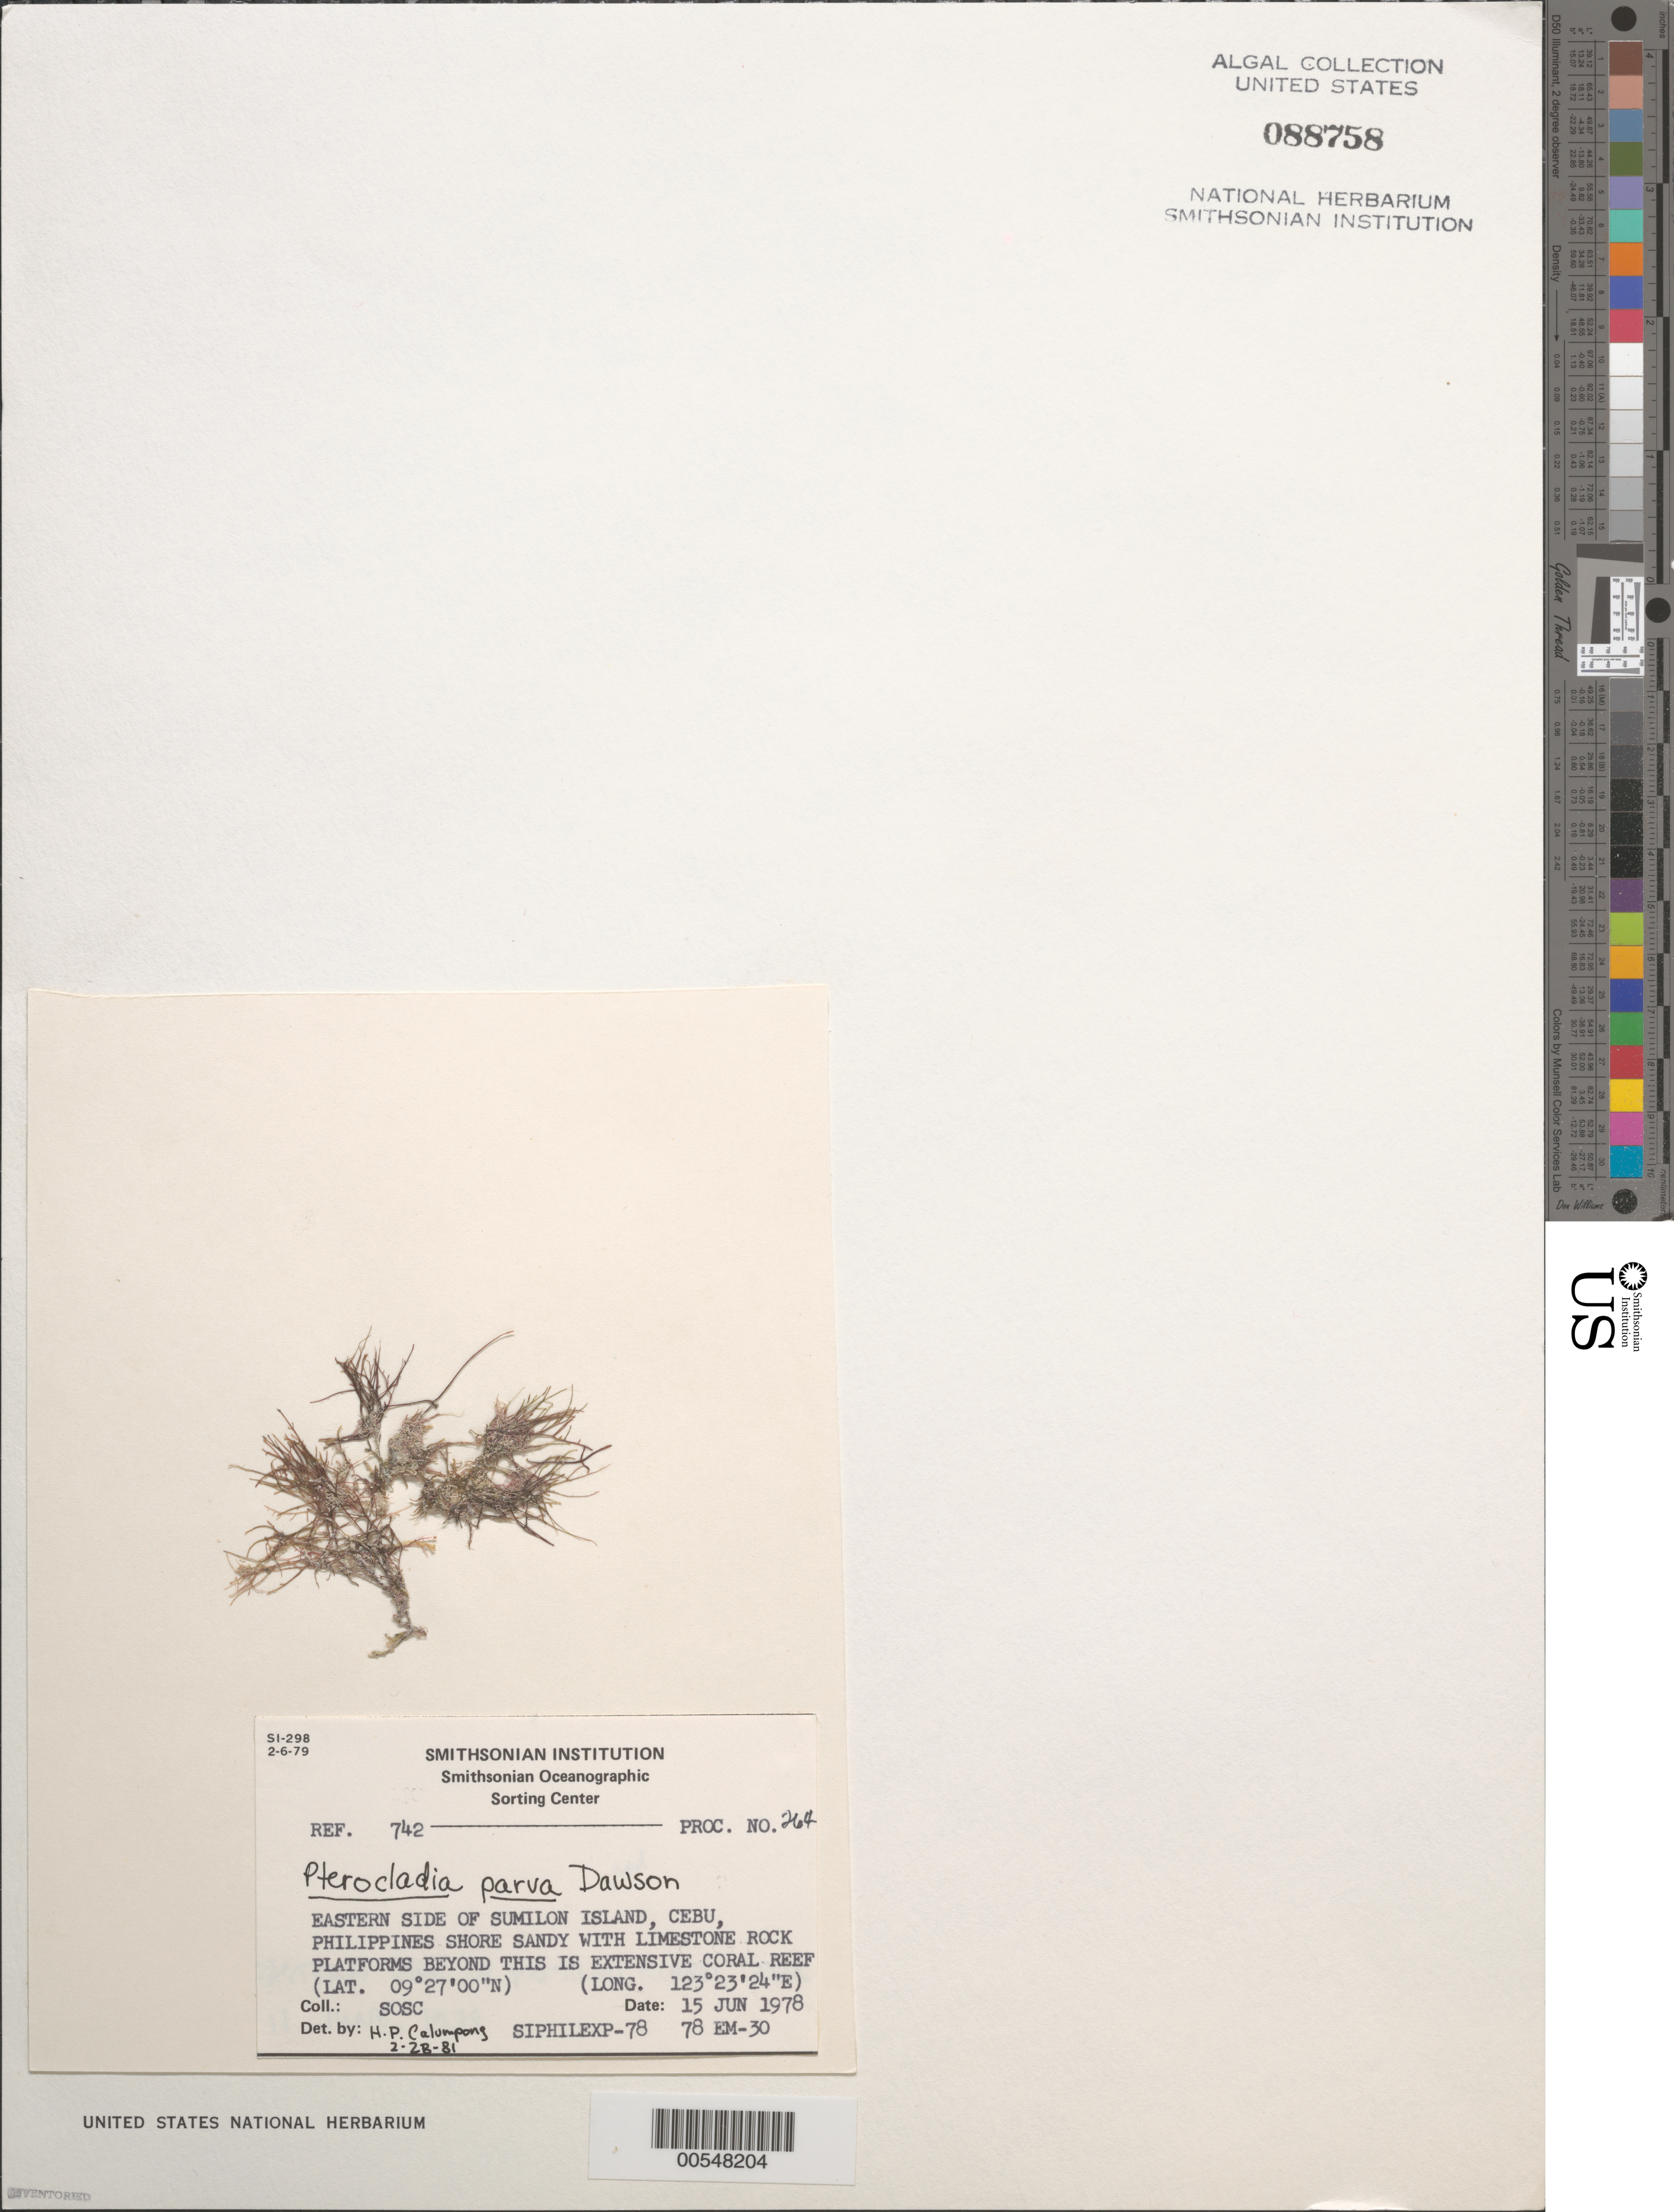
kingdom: Plantae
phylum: Rhodophyta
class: Florideophyceae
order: Gelidiales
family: Pterocladiaceae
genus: Pterocladia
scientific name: Pterocladia parva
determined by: Calumpong, H. P.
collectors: SOSC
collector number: Station 78 Em-30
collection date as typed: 15 Jun 1978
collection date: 1978-06-15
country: Philippines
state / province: Central Visayas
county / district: Cebu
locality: Sumilon island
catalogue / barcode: US 88758